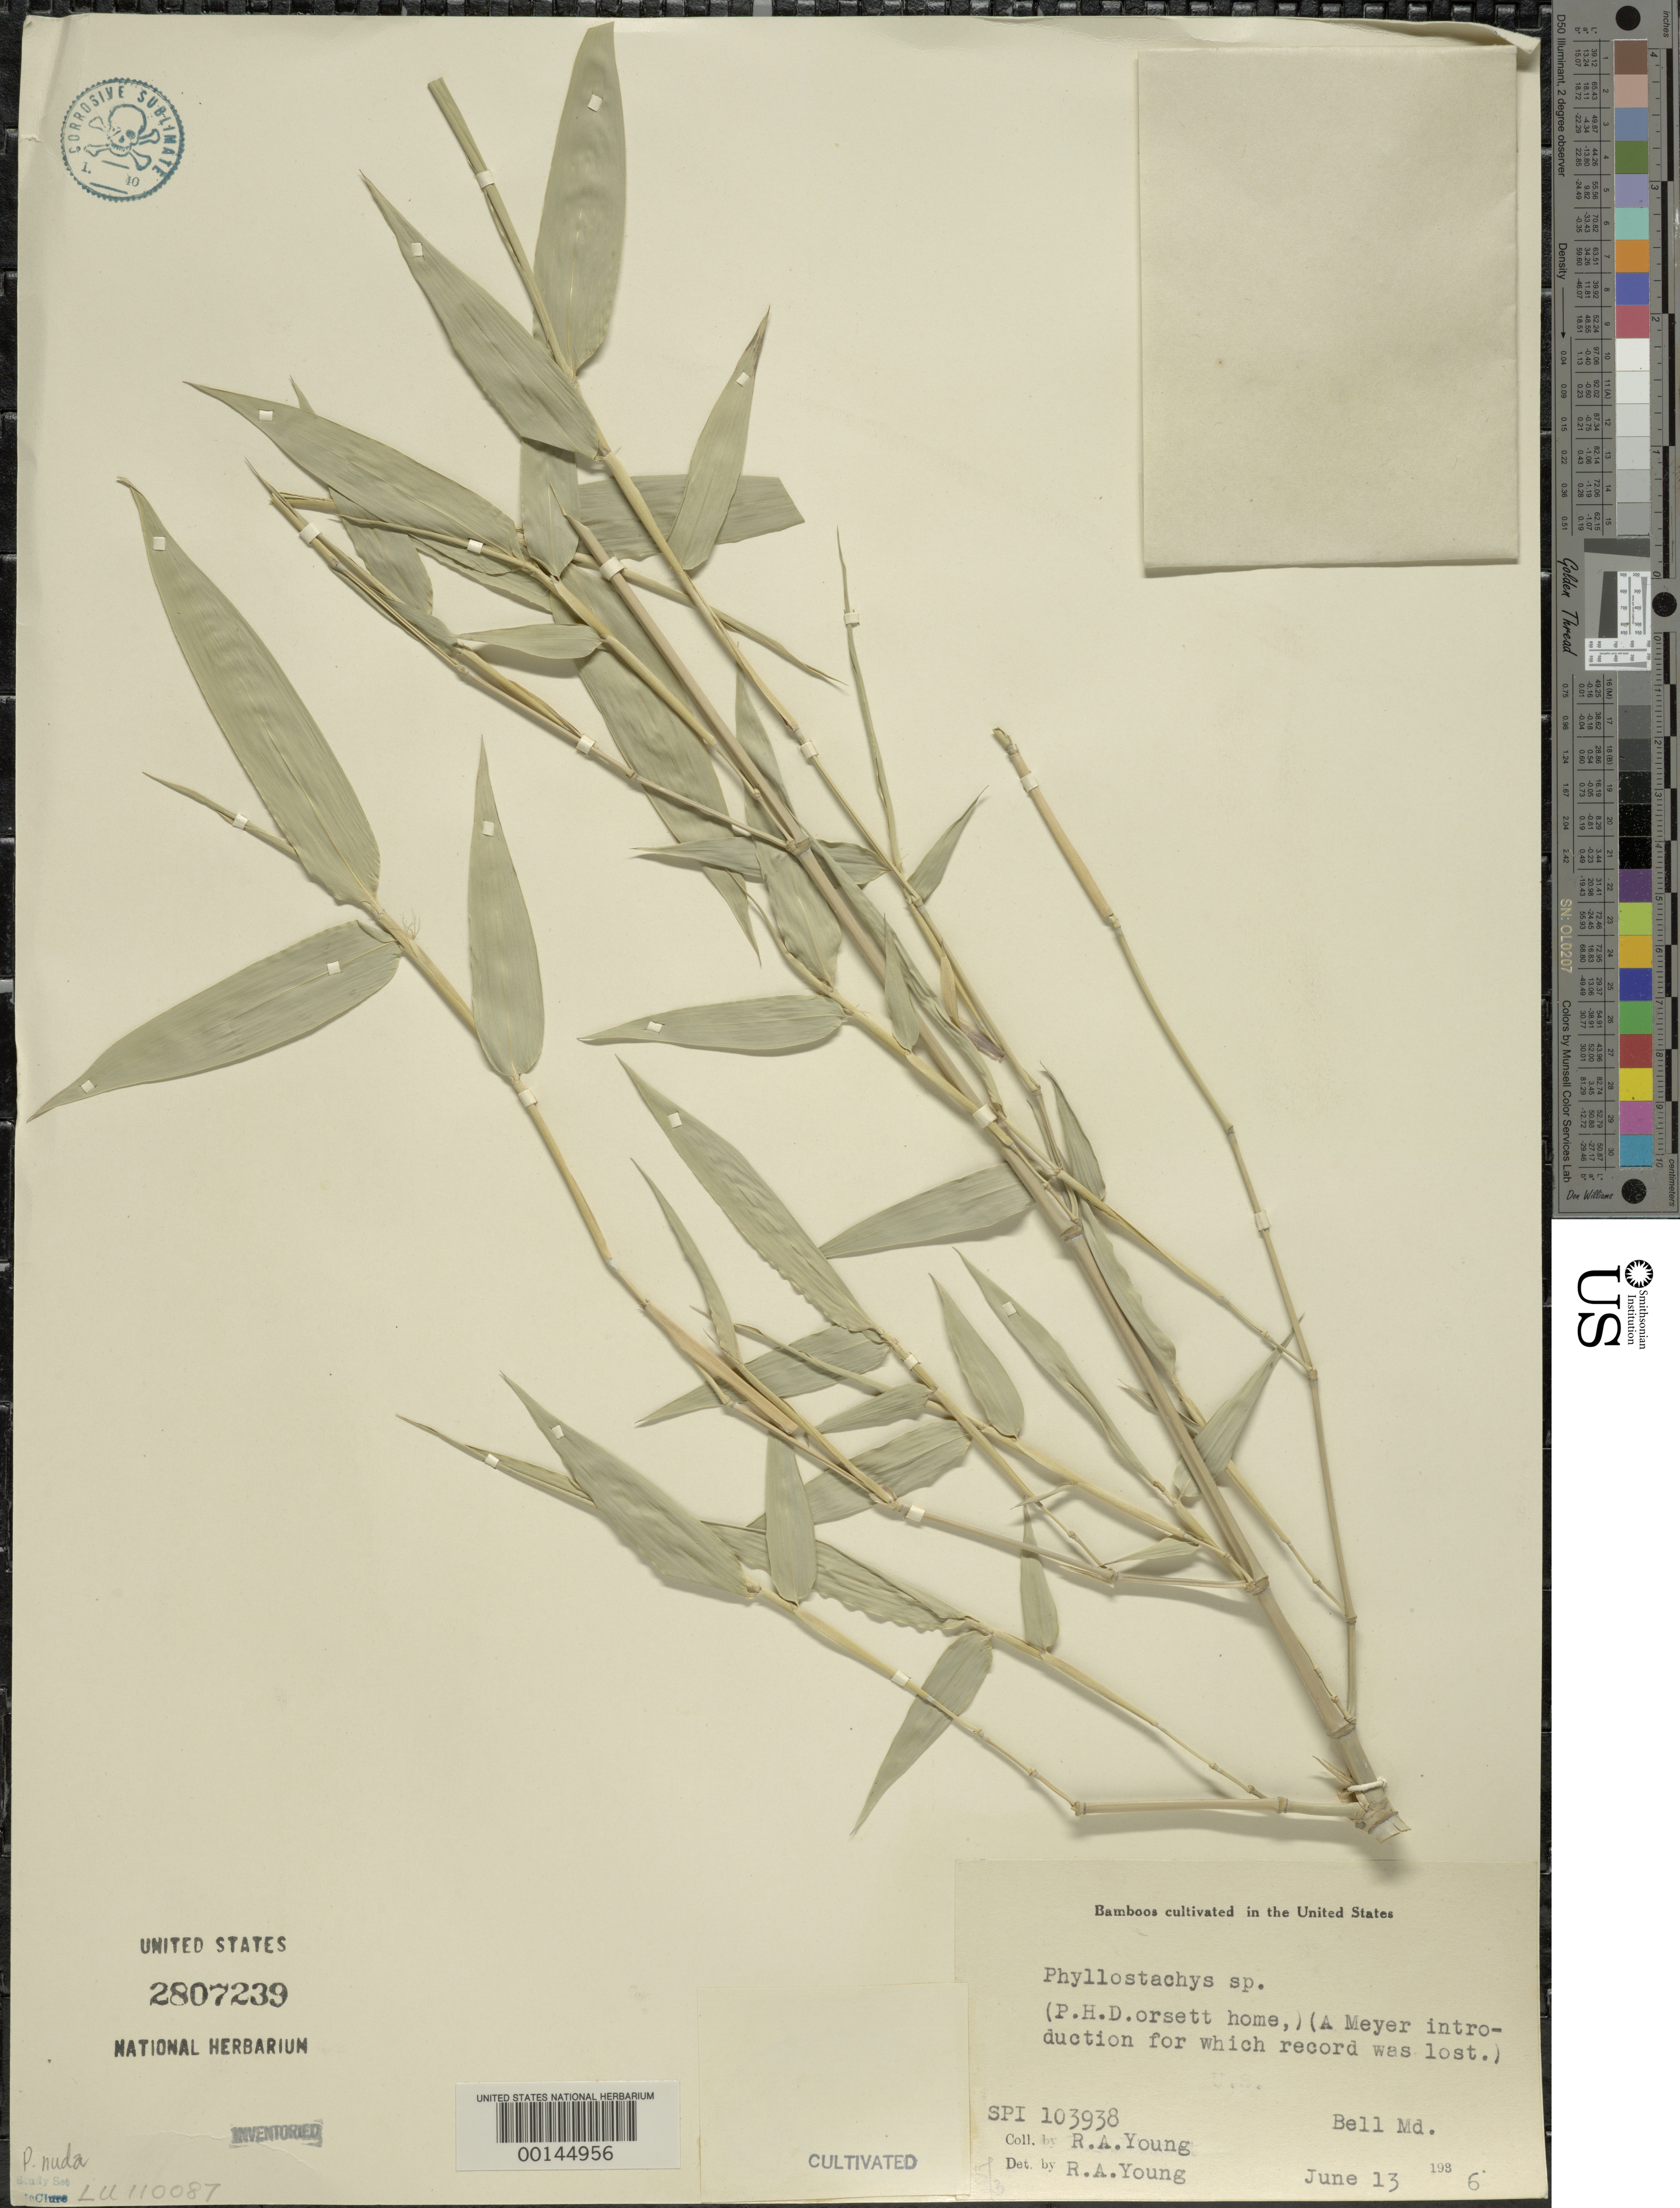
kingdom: Plantae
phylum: Tracheophyta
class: Liliopsida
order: Poales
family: Poaceae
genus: Phyllostachys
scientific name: Phyllostachys nuda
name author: McClure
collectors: R. A. Young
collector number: SPI 103938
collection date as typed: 31 Jul 1932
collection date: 1932-07-31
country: United States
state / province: Maryland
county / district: Montgomery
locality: Chevy Chase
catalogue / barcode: US 2807239